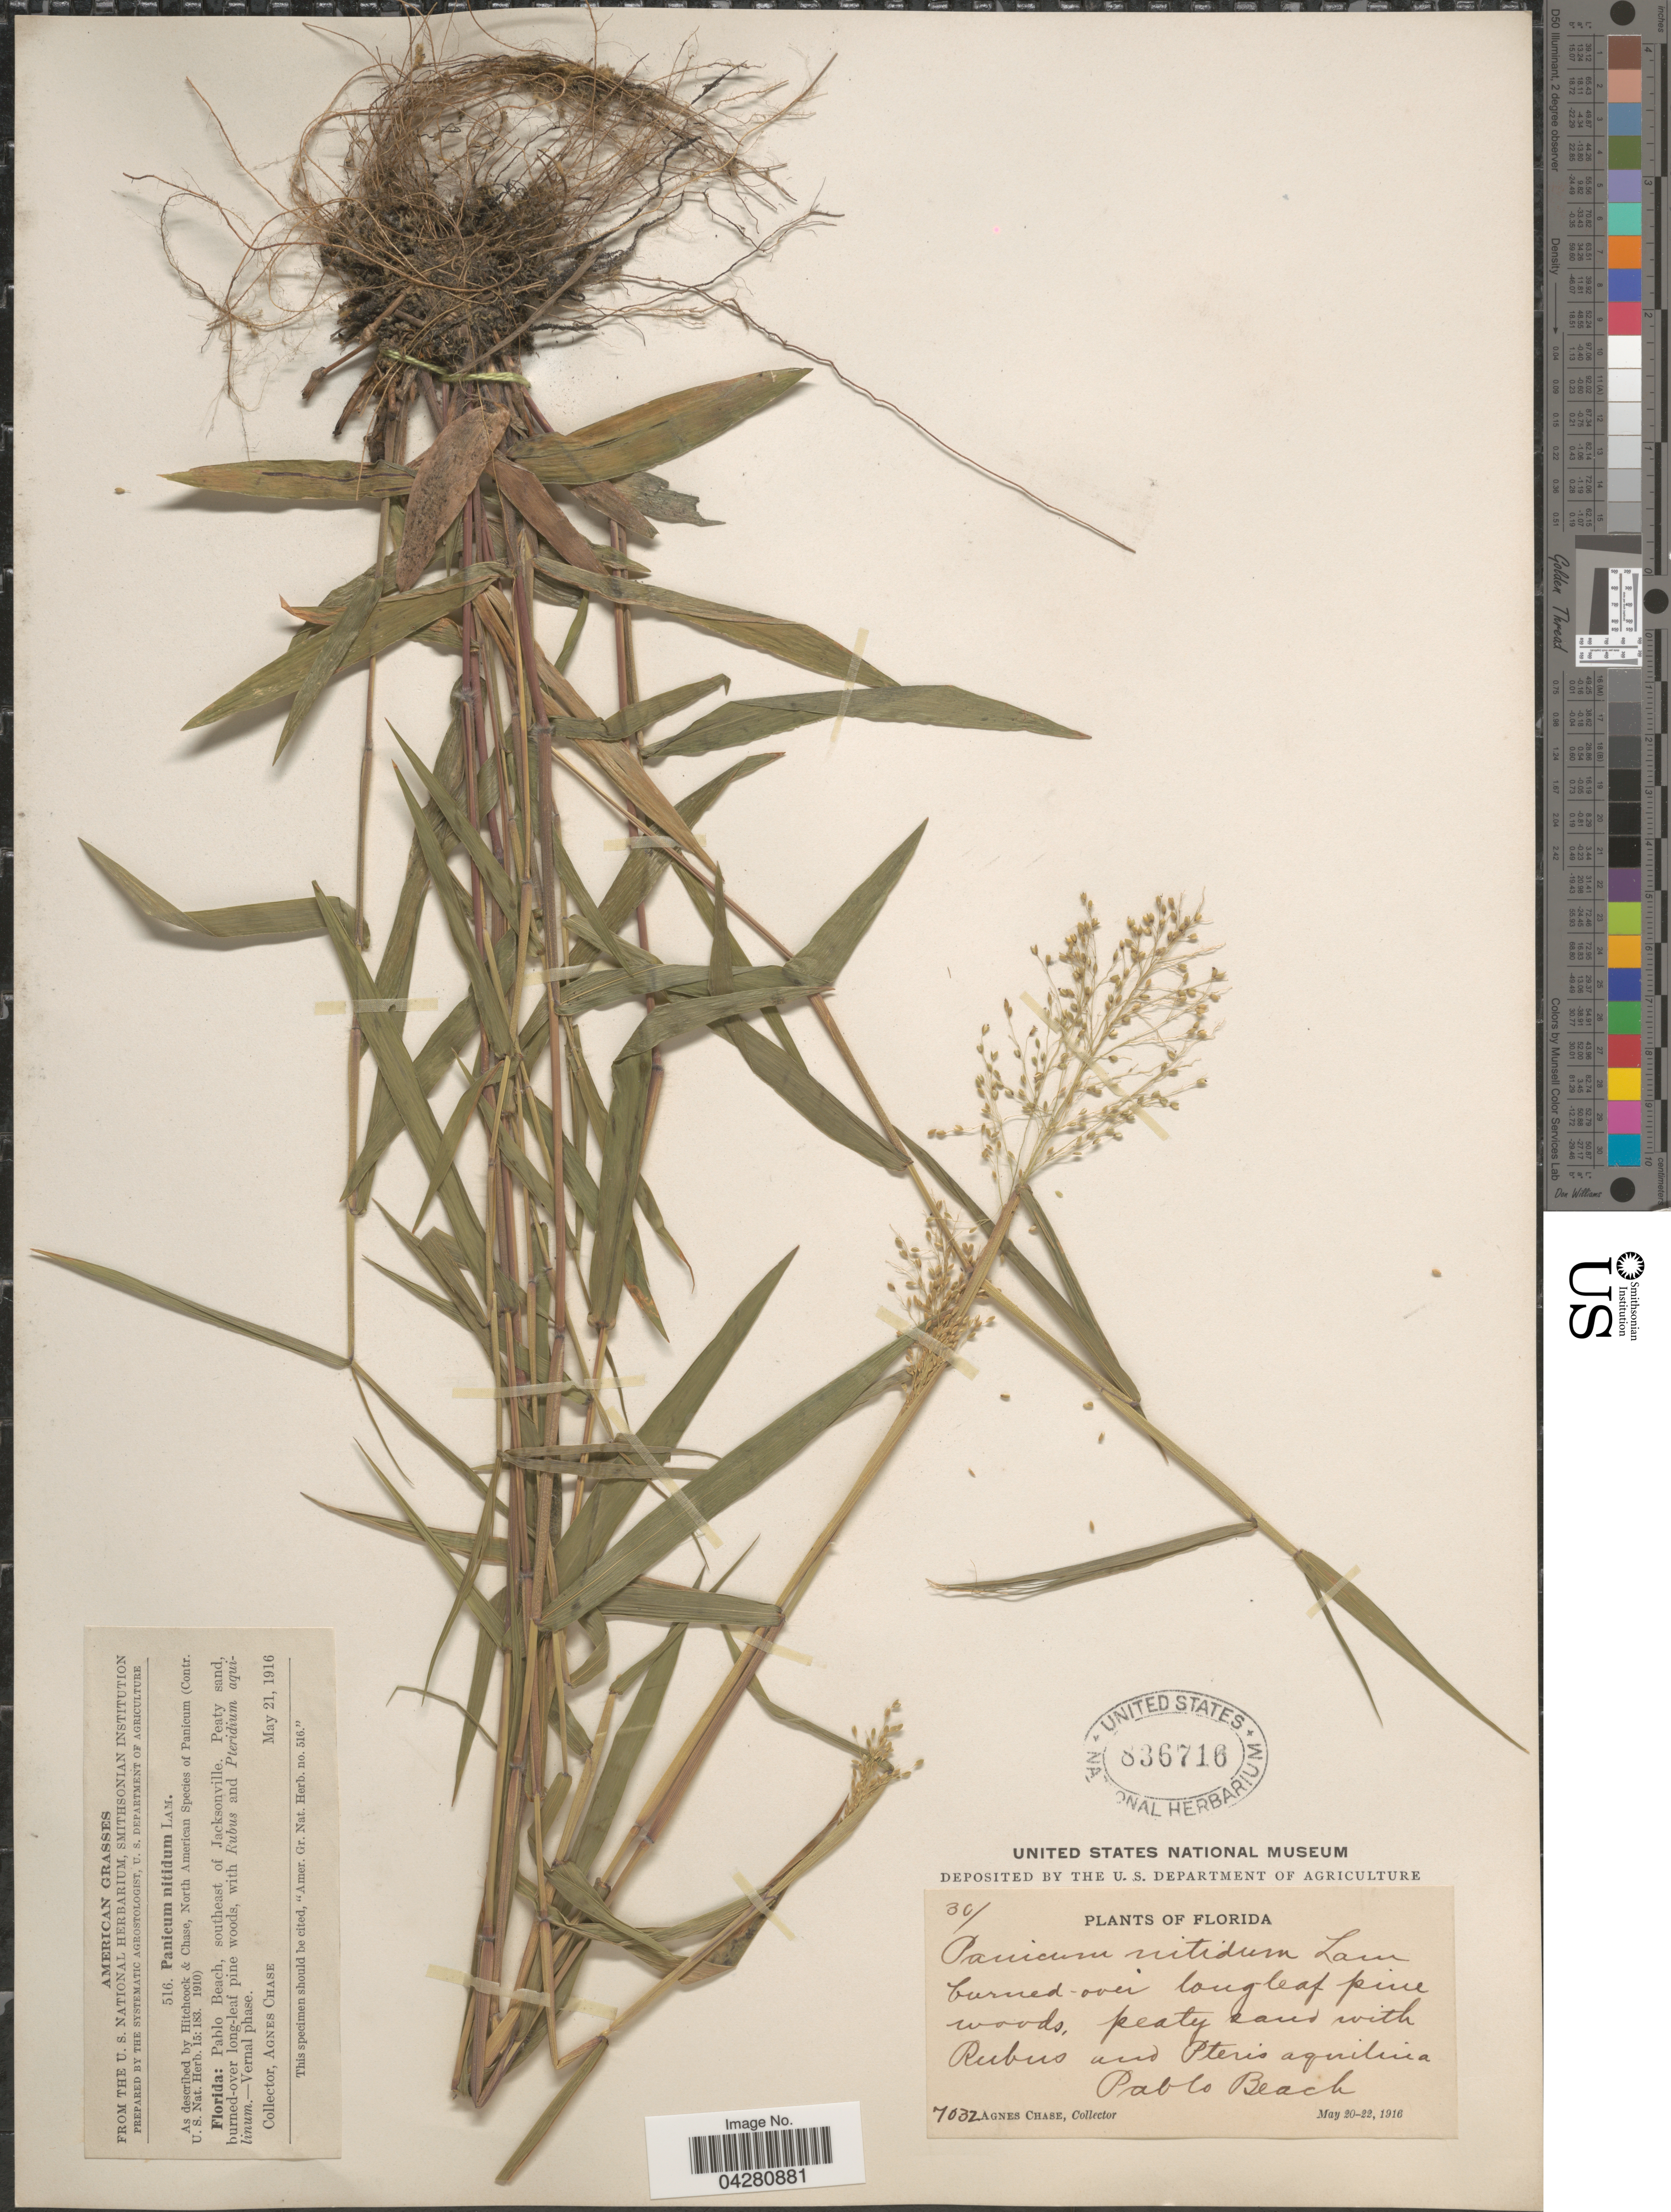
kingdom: Plantae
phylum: Tracheophyta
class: Liliopsida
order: Poales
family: Poaceae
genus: Dichanthelium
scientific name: Dichanthelium dichotomum var. dichotomum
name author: (L.) Gould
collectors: A. Chase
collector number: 516/7032/30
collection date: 1916-05-20/1916-05-22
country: United States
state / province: Florida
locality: Pablo Beach, southeast of Jacksonville. Peaty sand, burned-over long-leaf pine woods.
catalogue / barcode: US 836716